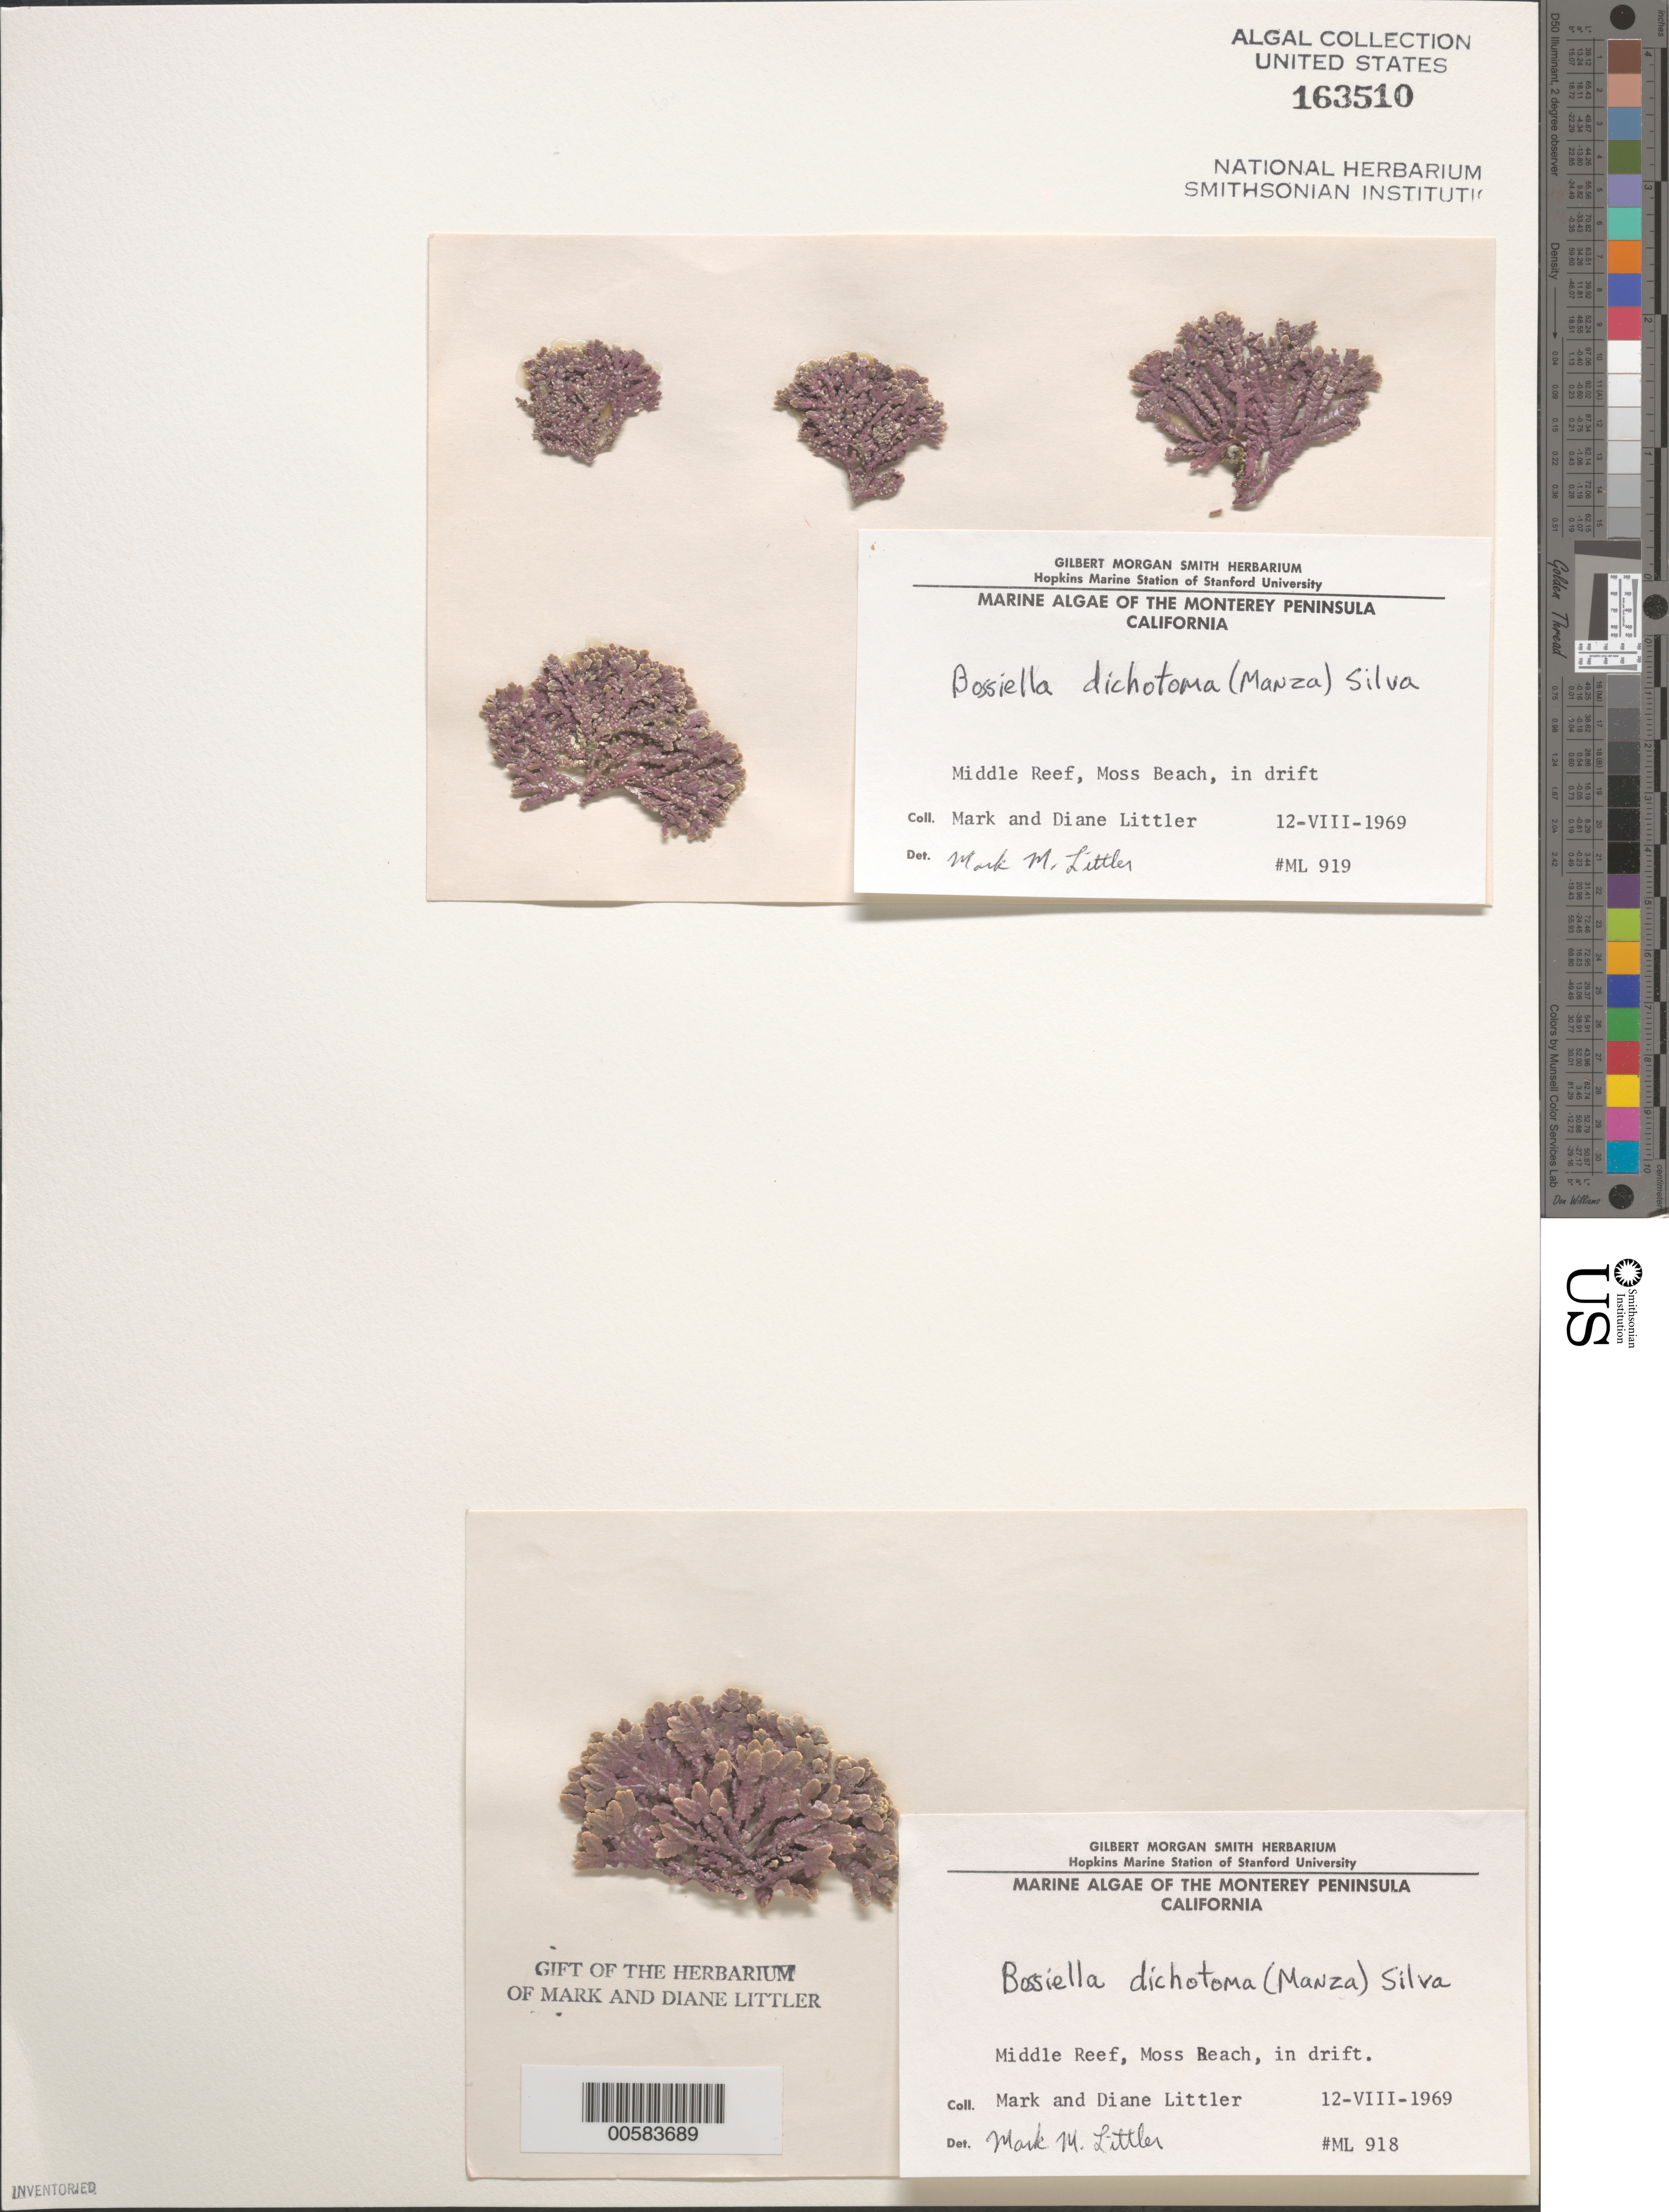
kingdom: Plantae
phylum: Rhodophyta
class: Florideophyceae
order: Corallinales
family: Corallinaceae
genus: Bossiella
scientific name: Bossiella dichotoma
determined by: Littler, M. M.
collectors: M. M. Littler & D. S. Littler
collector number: ML 918 & ML 919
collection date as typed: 12 Aug 1969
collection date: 1969-08-12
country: United States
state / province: California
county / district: Monterey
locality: Middle Reef of Moss Beach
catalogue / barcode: US 163510